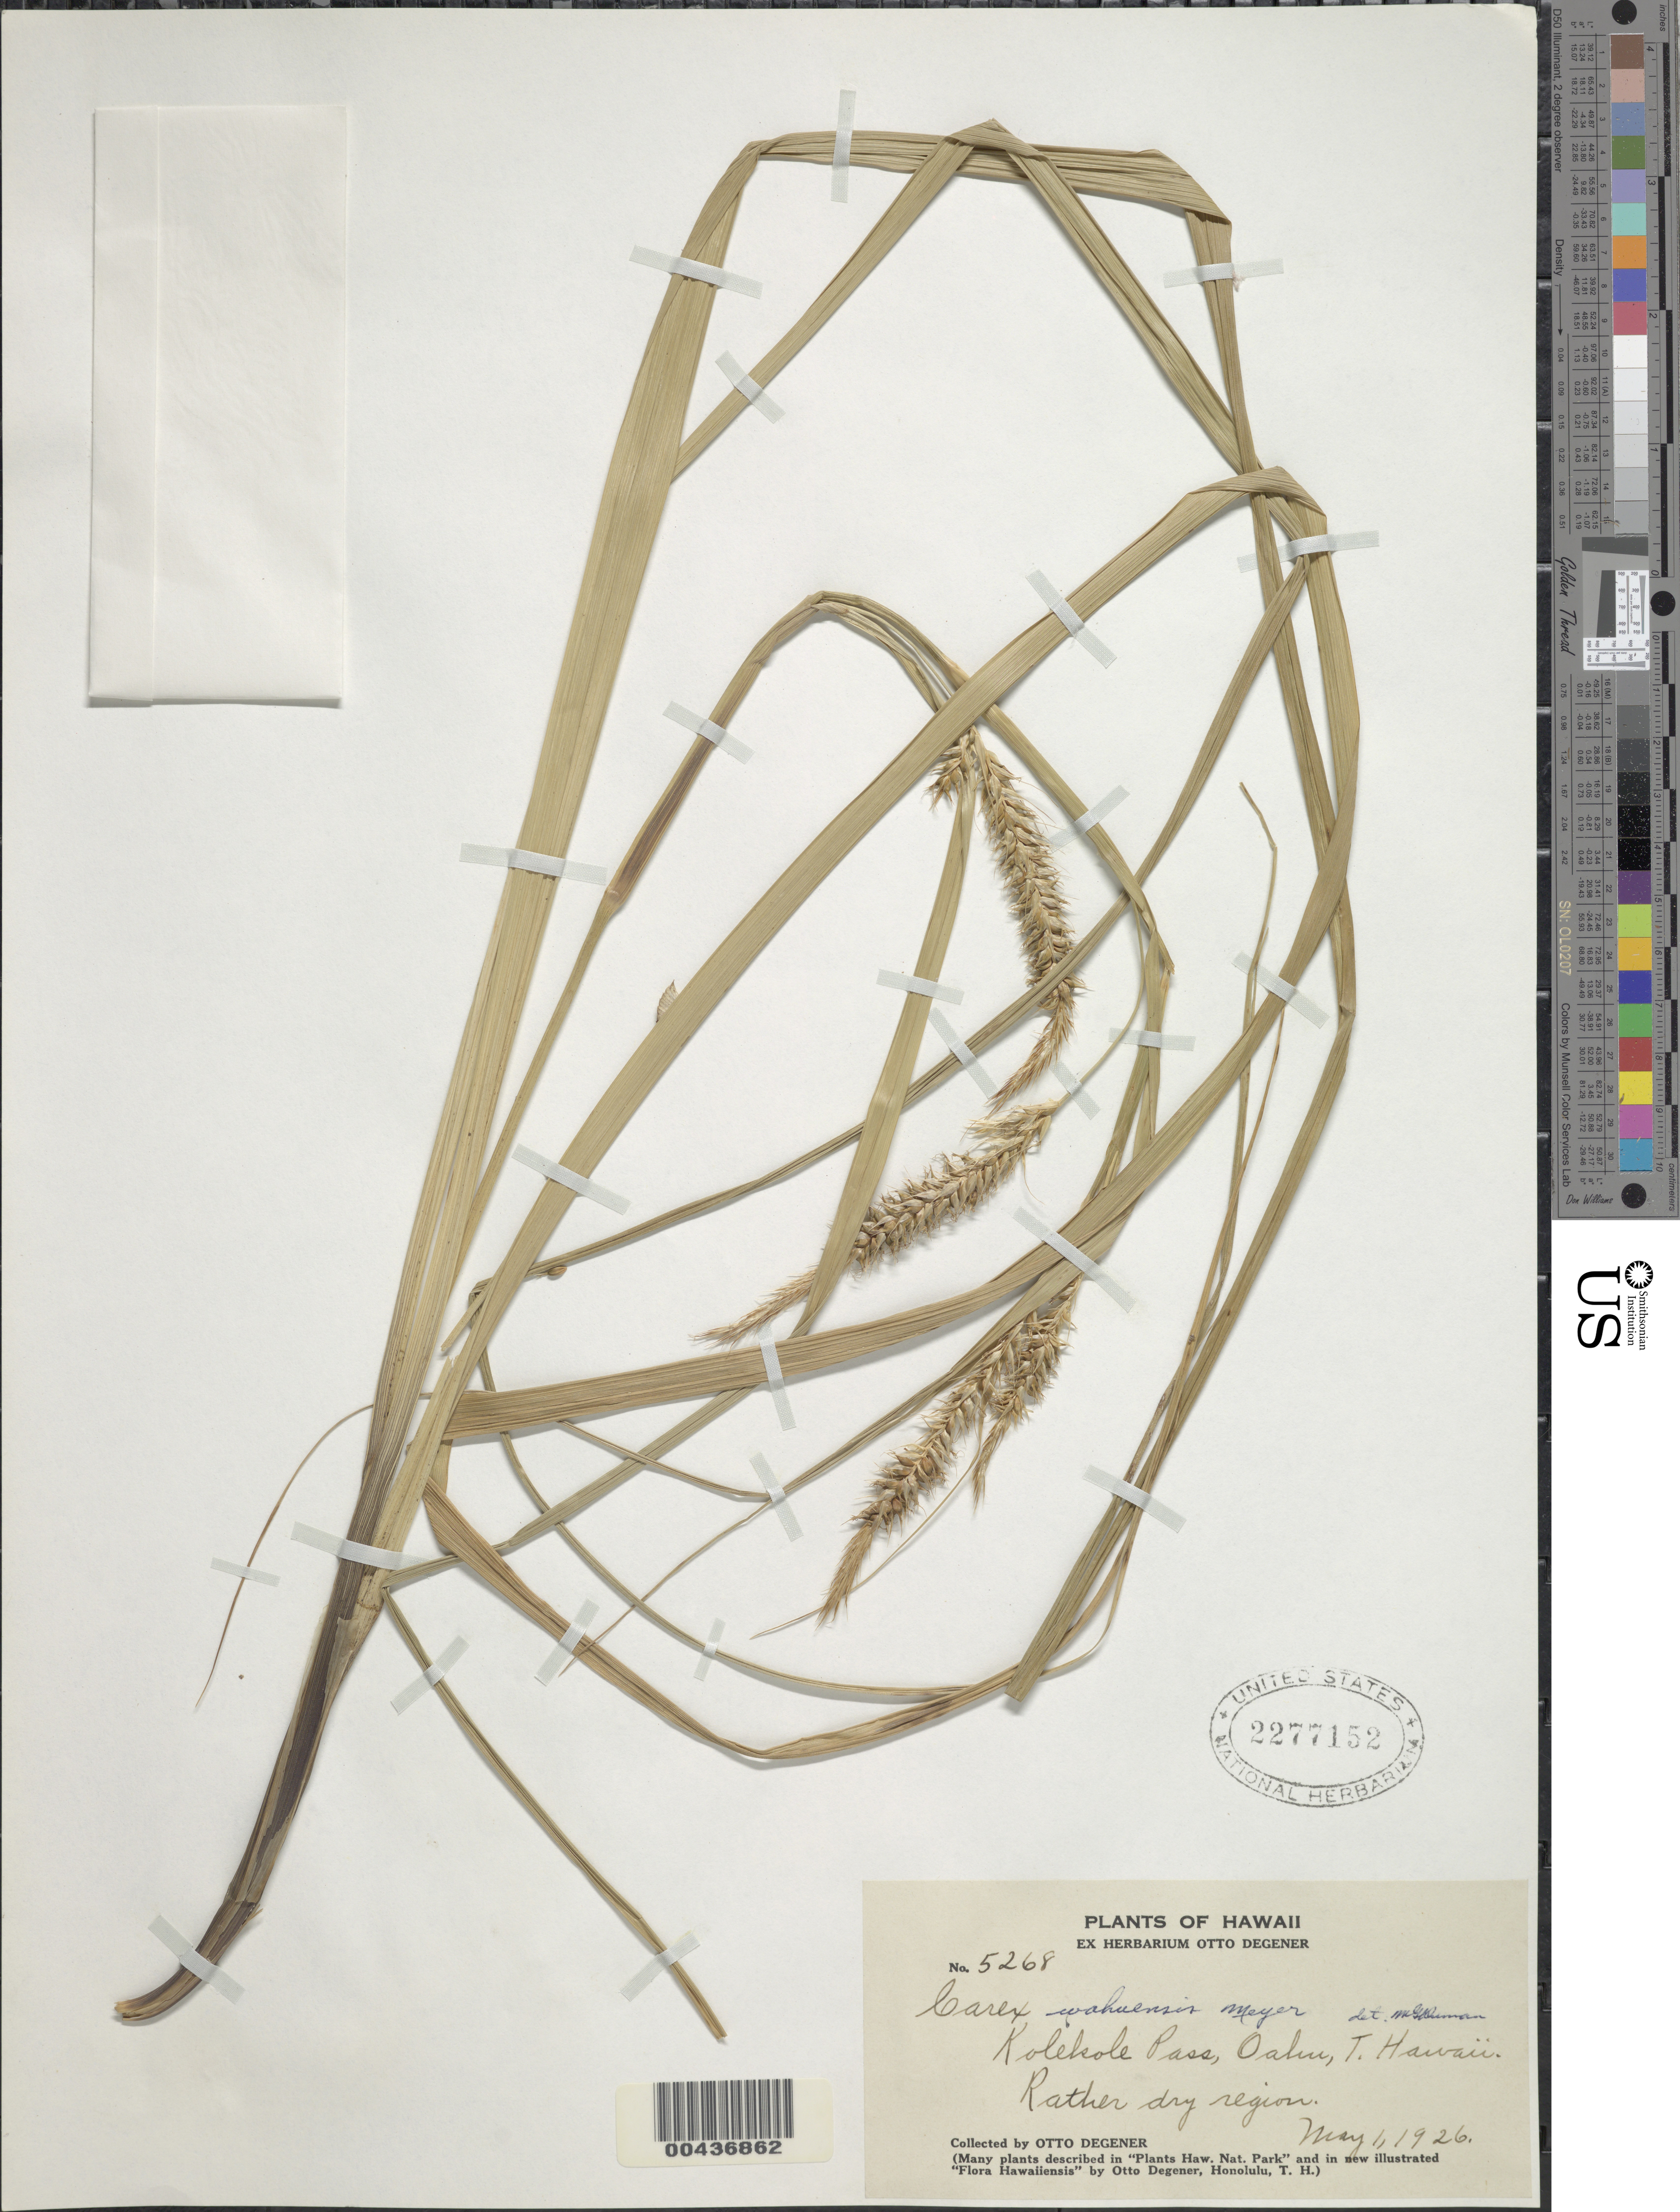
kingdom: Plantae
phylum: Tracheophyta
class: Liliopsida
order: Poales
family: Cyperaceae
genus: Carex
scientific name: Carex wahuensis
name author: C.A. Mey.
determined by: Duman, M. G.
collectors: O. Degener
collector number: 5268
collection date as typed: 1 May 1926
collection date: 1926-05-01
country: United States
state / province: Hawaii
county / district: Honolulu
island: Oahu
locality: Kolekole Pass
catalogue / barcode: US 2277132